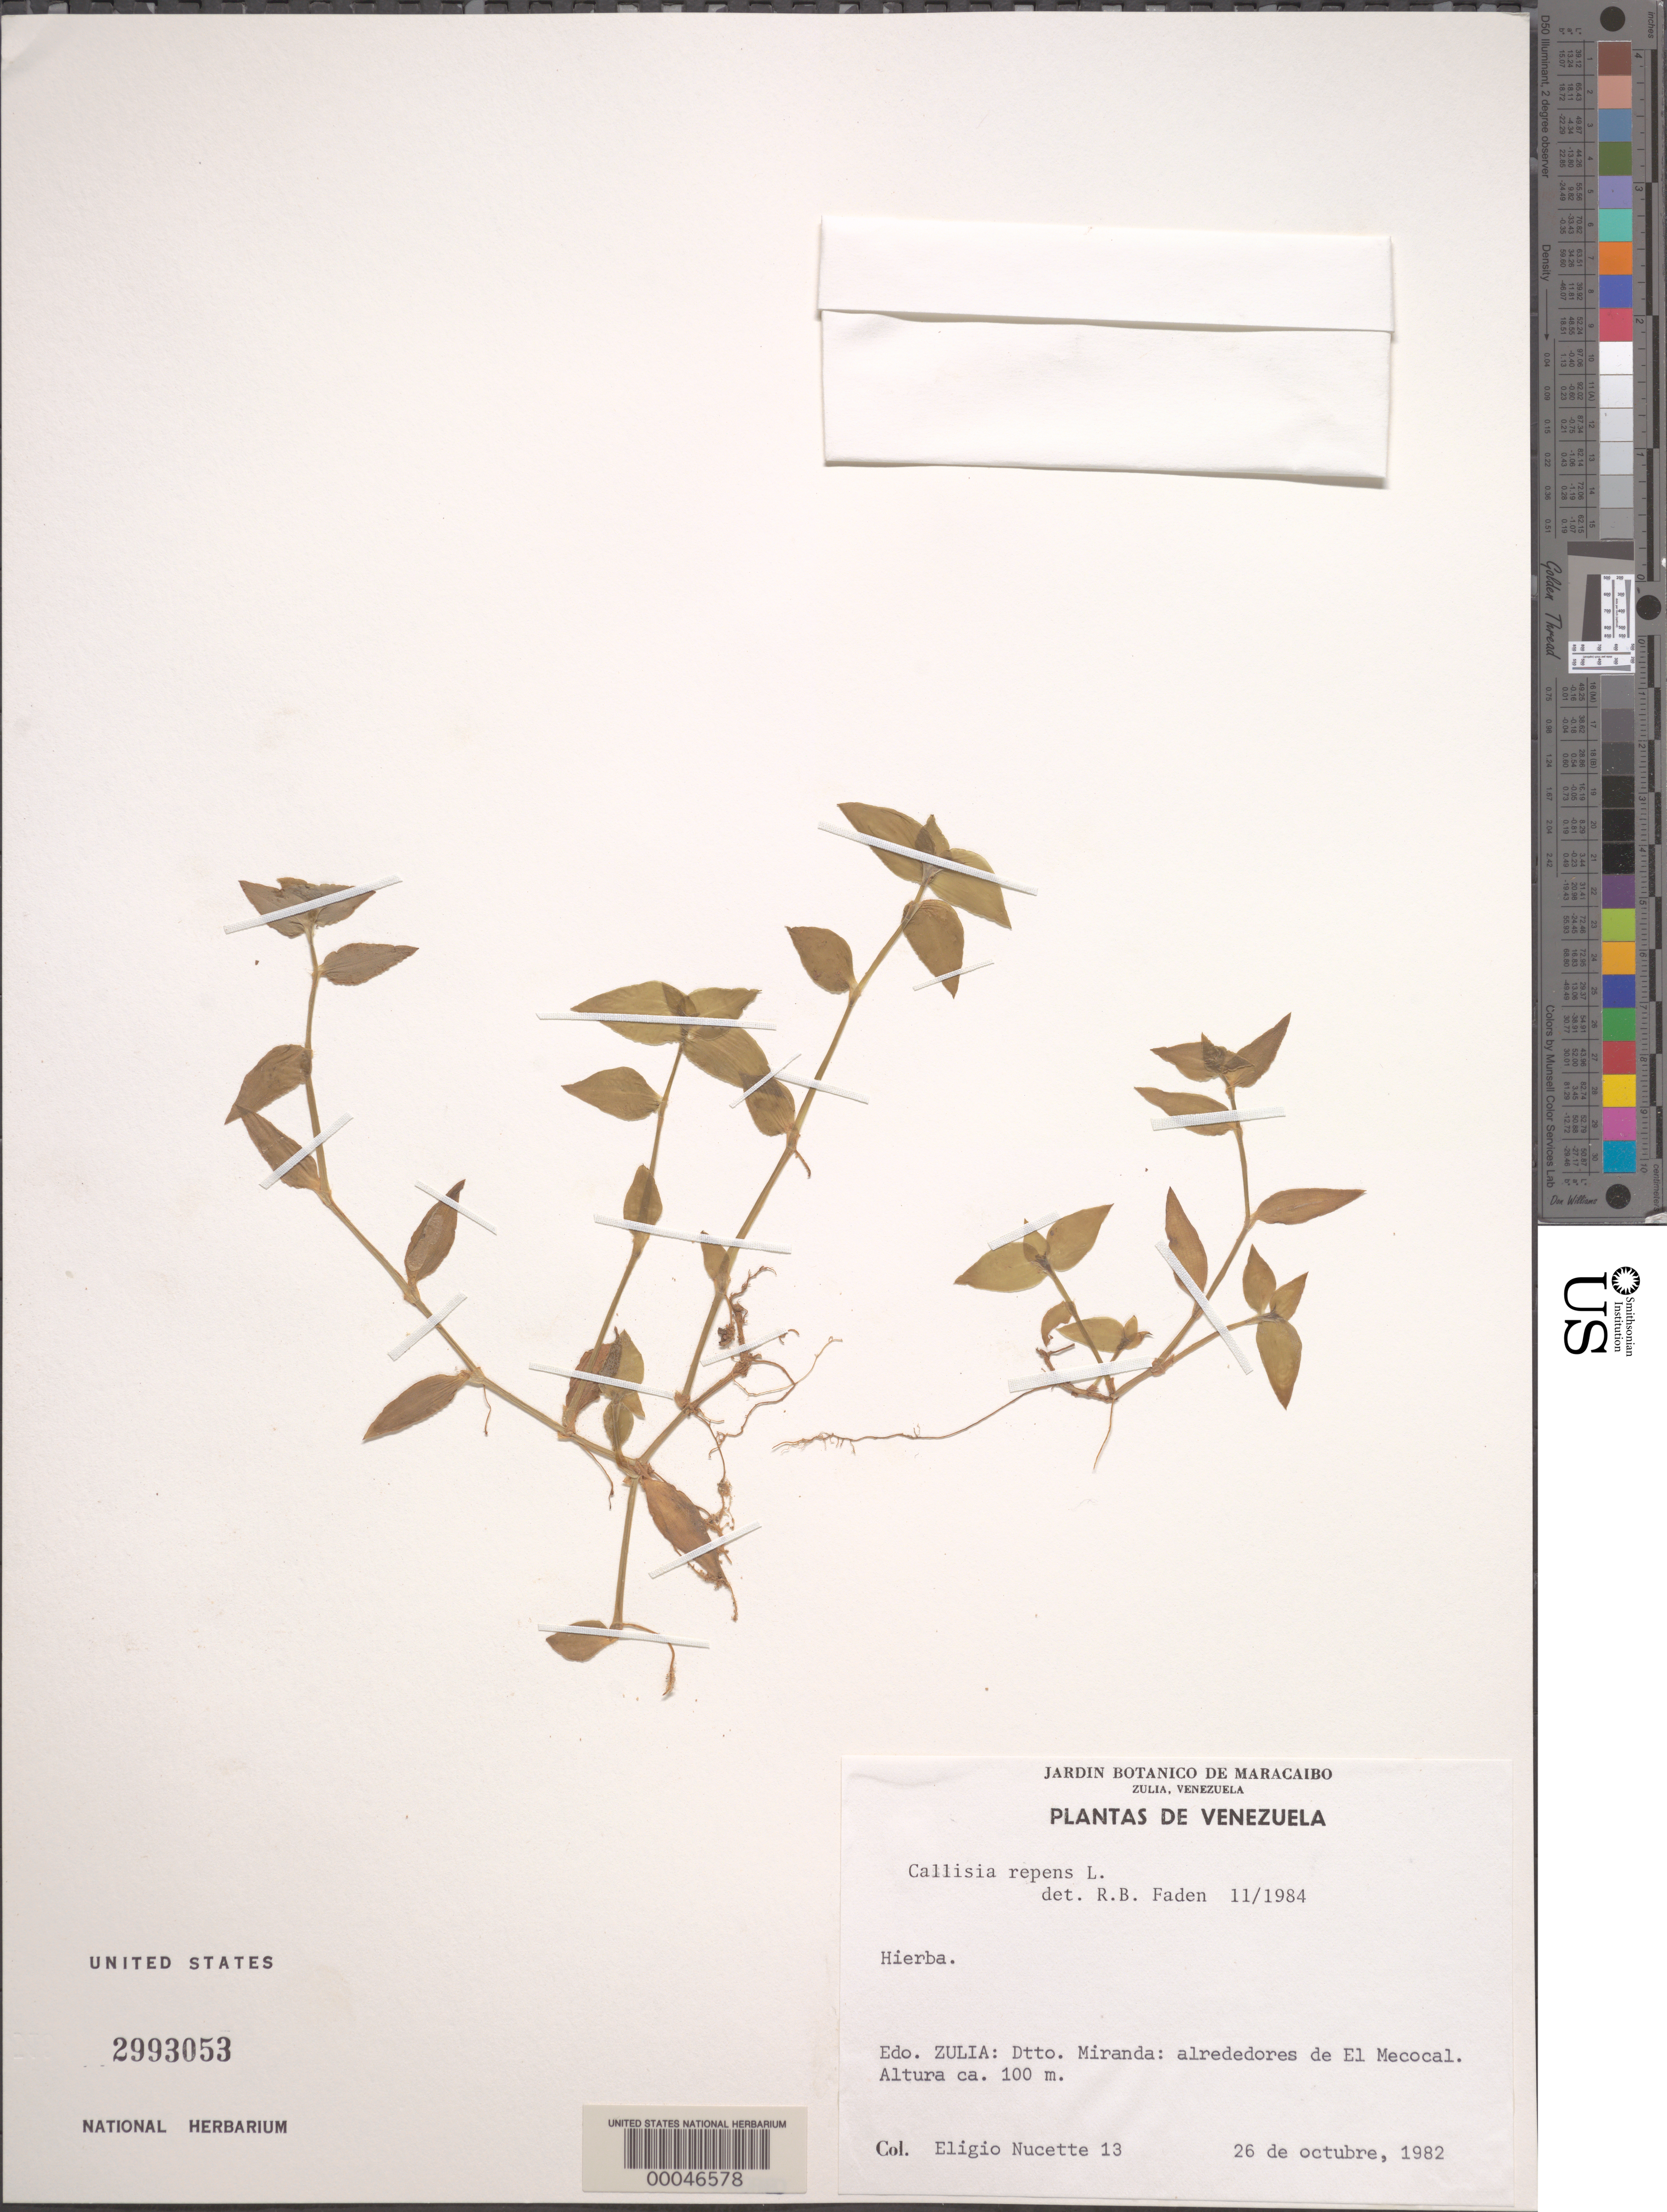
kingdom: Plantae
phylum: Tracheophyta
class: Liliopsida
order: Commelinales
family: Commelinaceae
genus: Callisia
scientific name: Callisia repens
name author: (Jacq.) L.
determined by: Faden, Robert B., (US), Smithsonian Institution - National Museum of Natural History (UNITED STATES)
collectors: E. Nucette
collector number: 13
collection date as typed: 26 Oct 1982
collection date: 1982-10-26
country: Venezuela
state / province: Zulia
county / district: Miranda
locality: Near el mecocal village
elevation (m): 100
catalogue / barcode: US 2993053